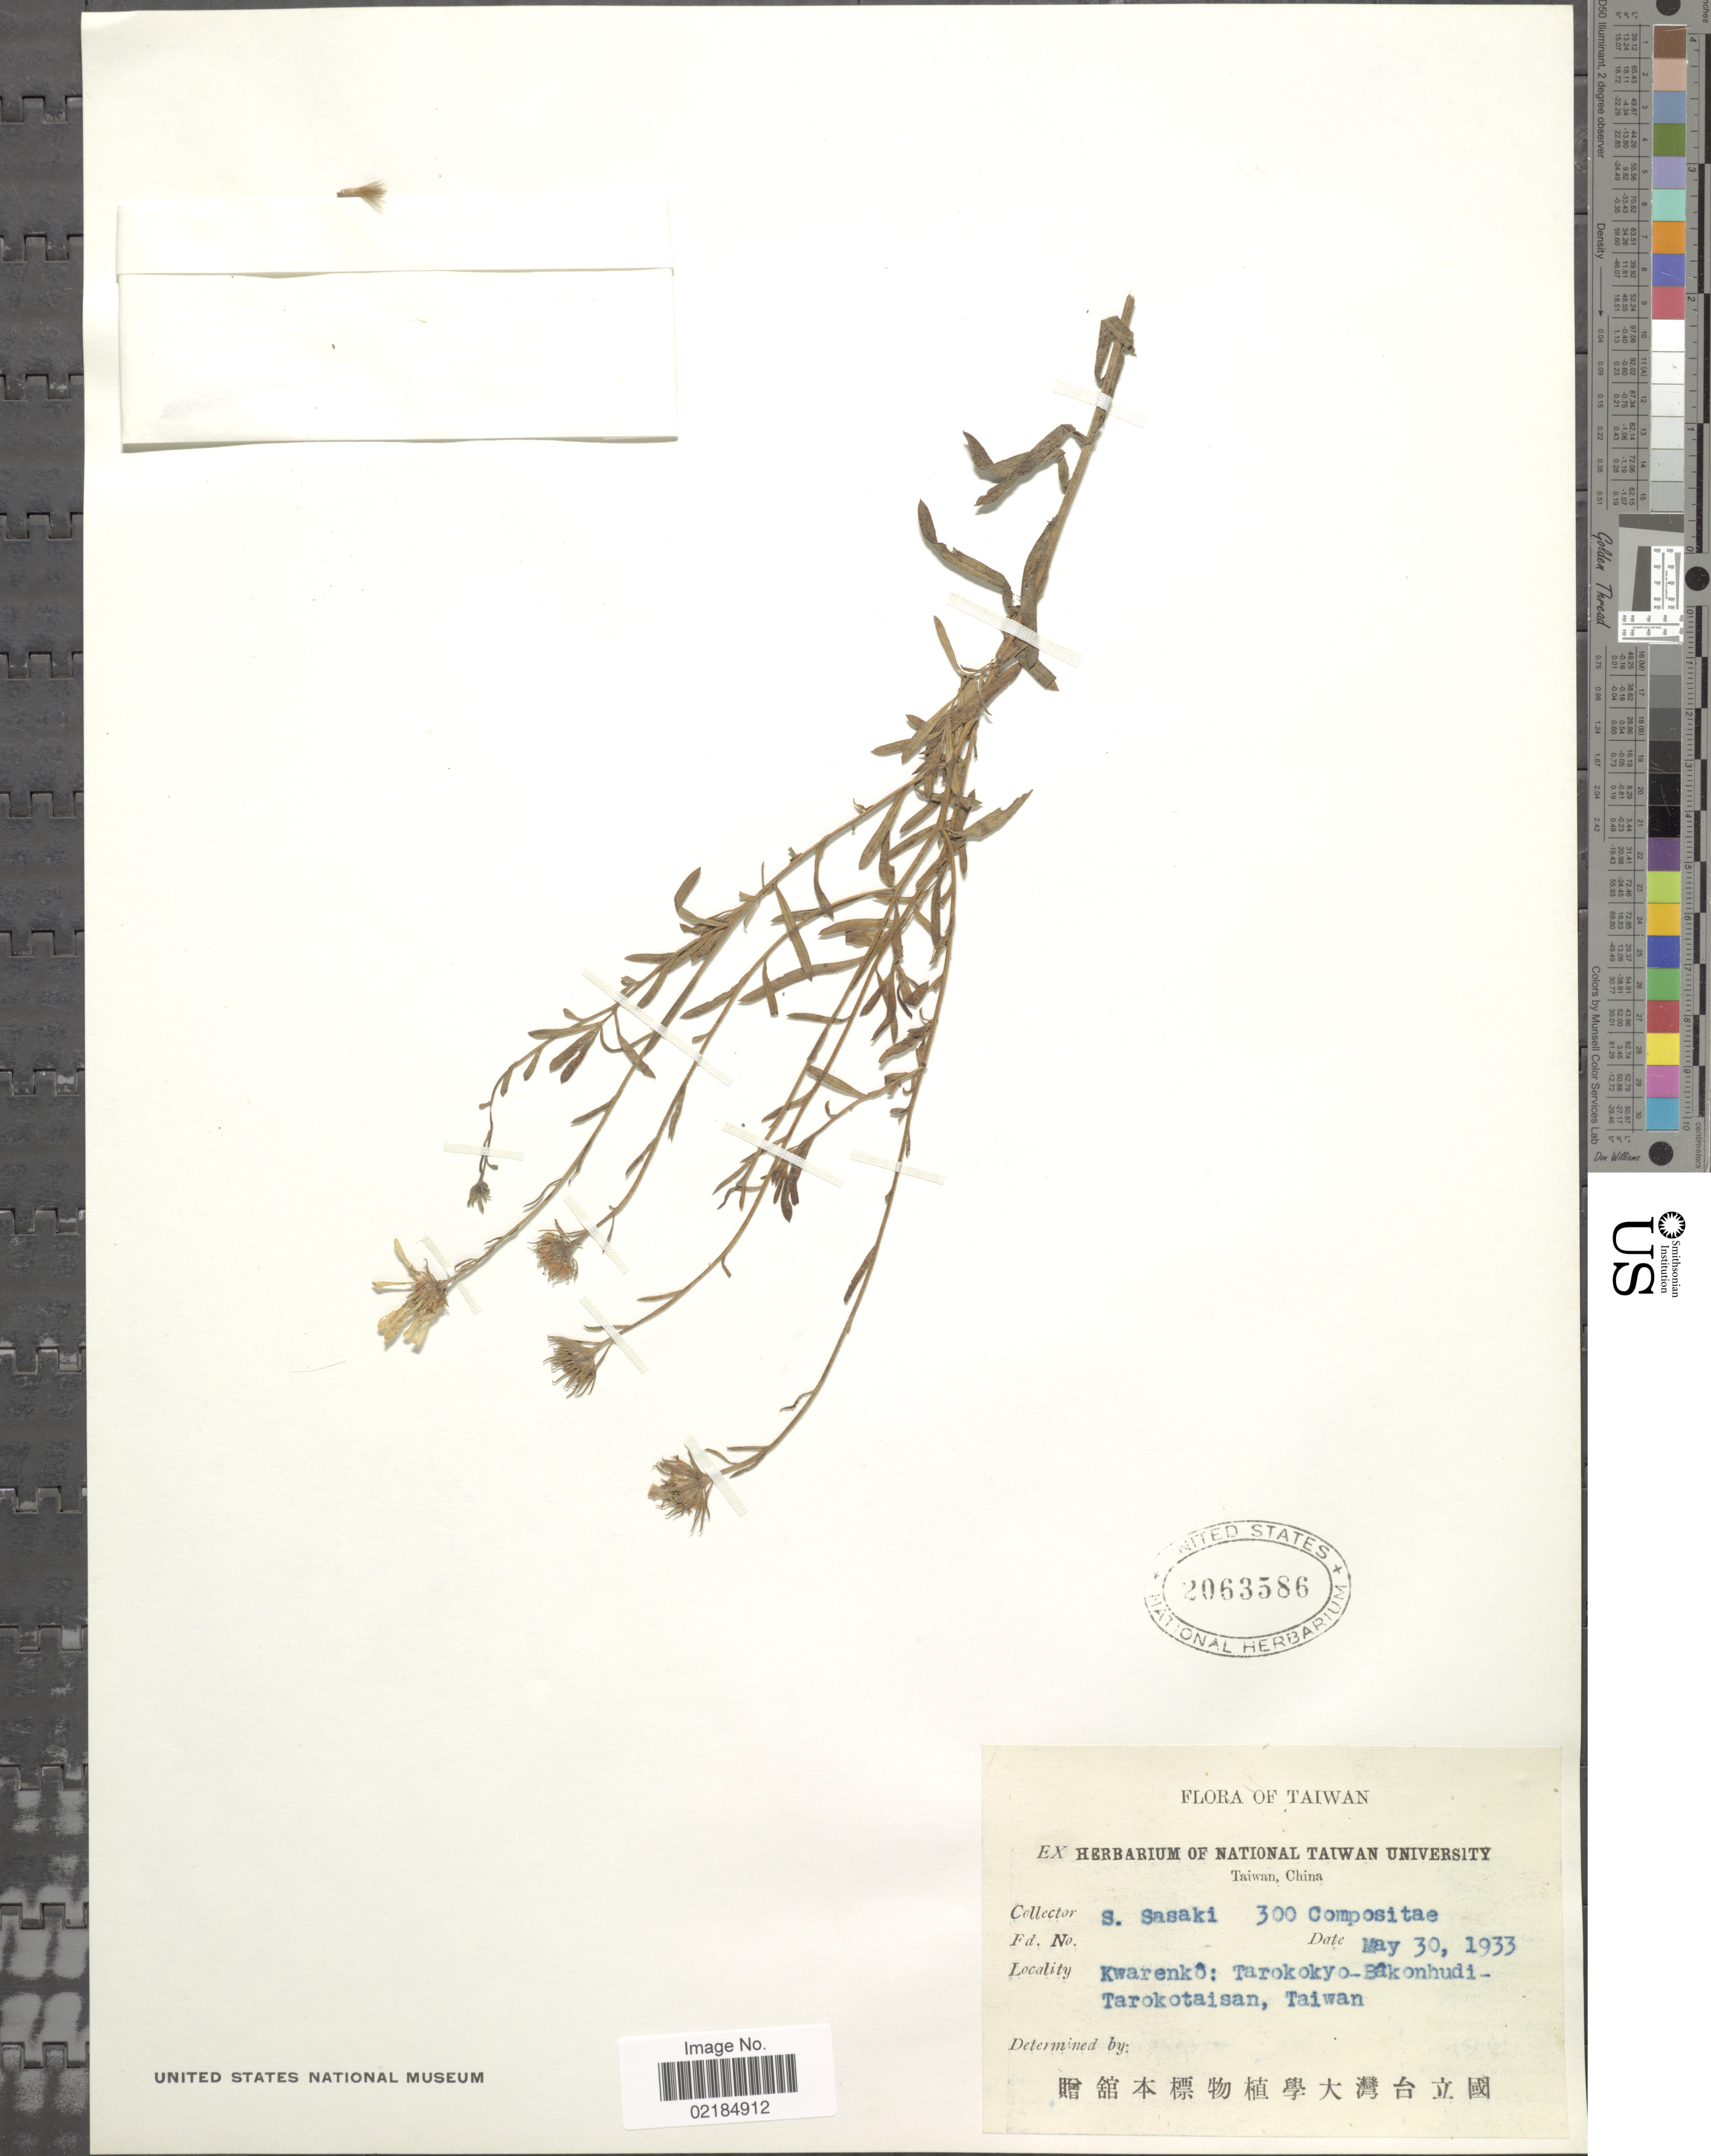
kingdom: Plantae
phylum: Tracheophyta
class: Magnoliopsida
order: Asterales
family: Asteraceae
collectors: S. Sasaki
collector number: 300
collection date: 1933-05-30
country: Taiwan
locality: Kwarenko: Tarokokyo-Bâkonhudi-Tarokotaisan, Taiwan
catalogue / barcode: US 2063586